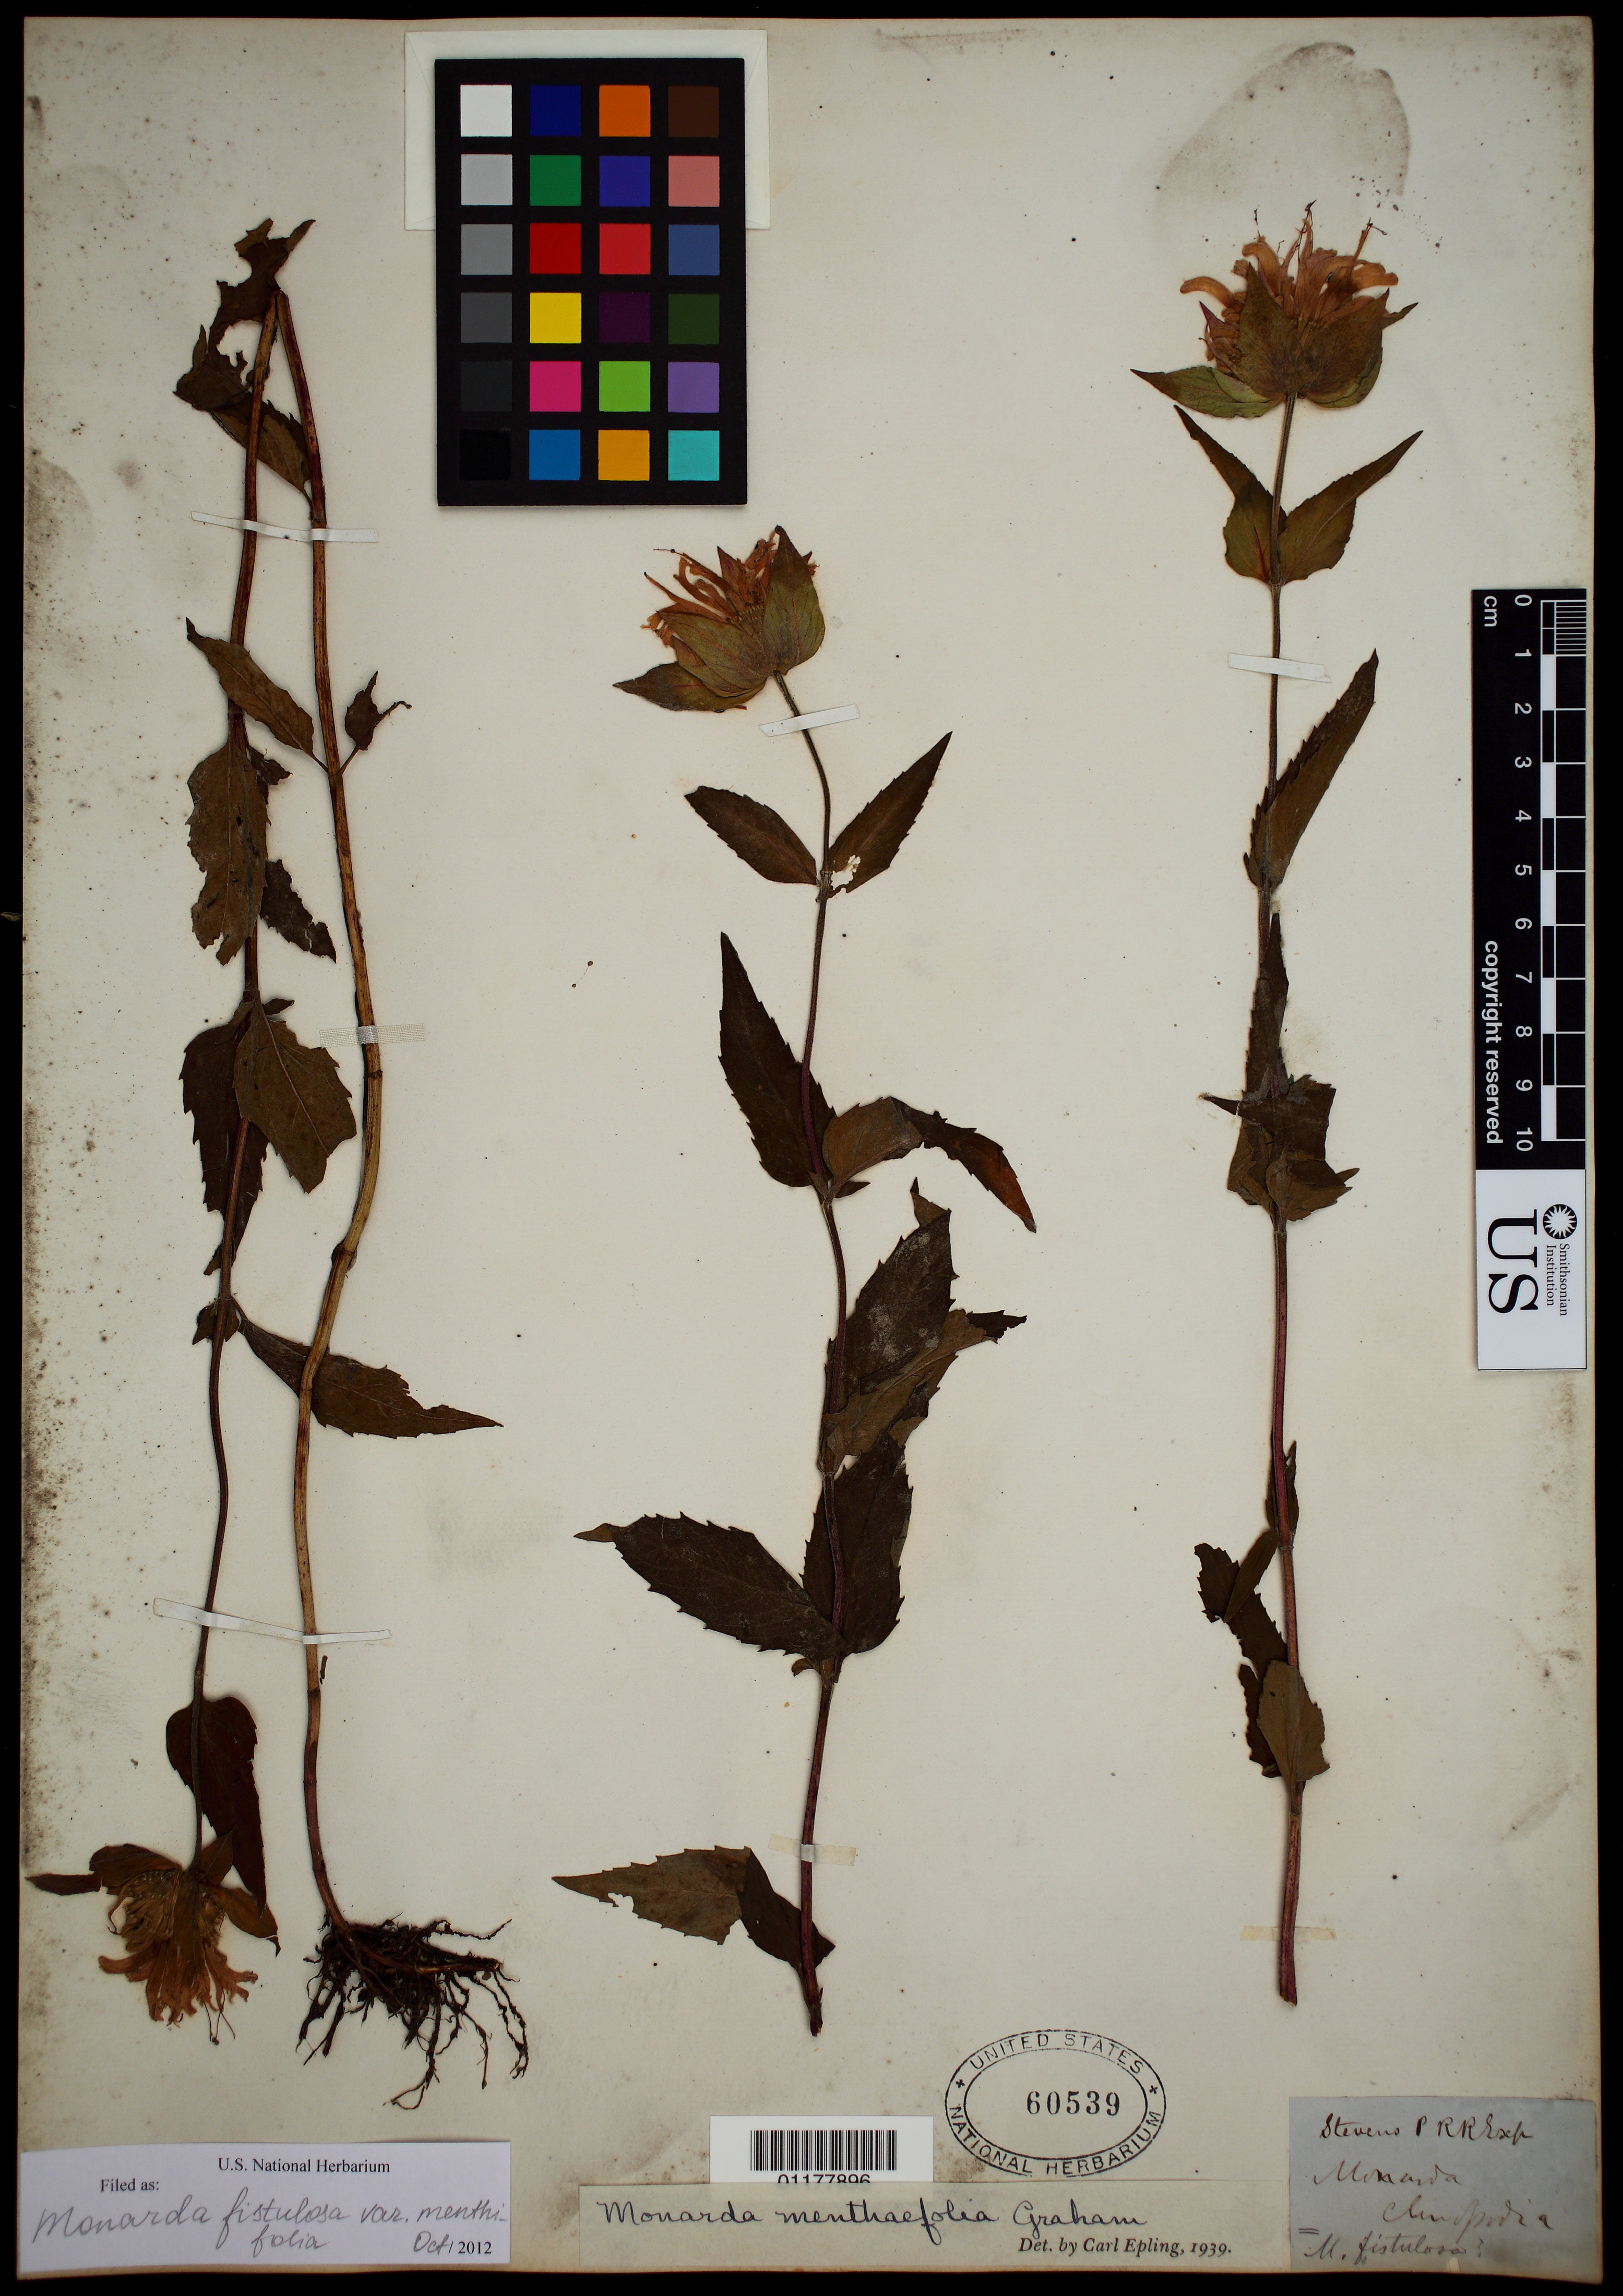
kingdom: Plantae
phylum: Tracheophyta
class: Magnoliopsida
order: Lamiales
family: Lamiaceae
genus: Monarda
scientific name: Monarda fistulosa var. menthifolia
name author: (Graham) Fernald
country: United States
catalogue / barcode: US 60539